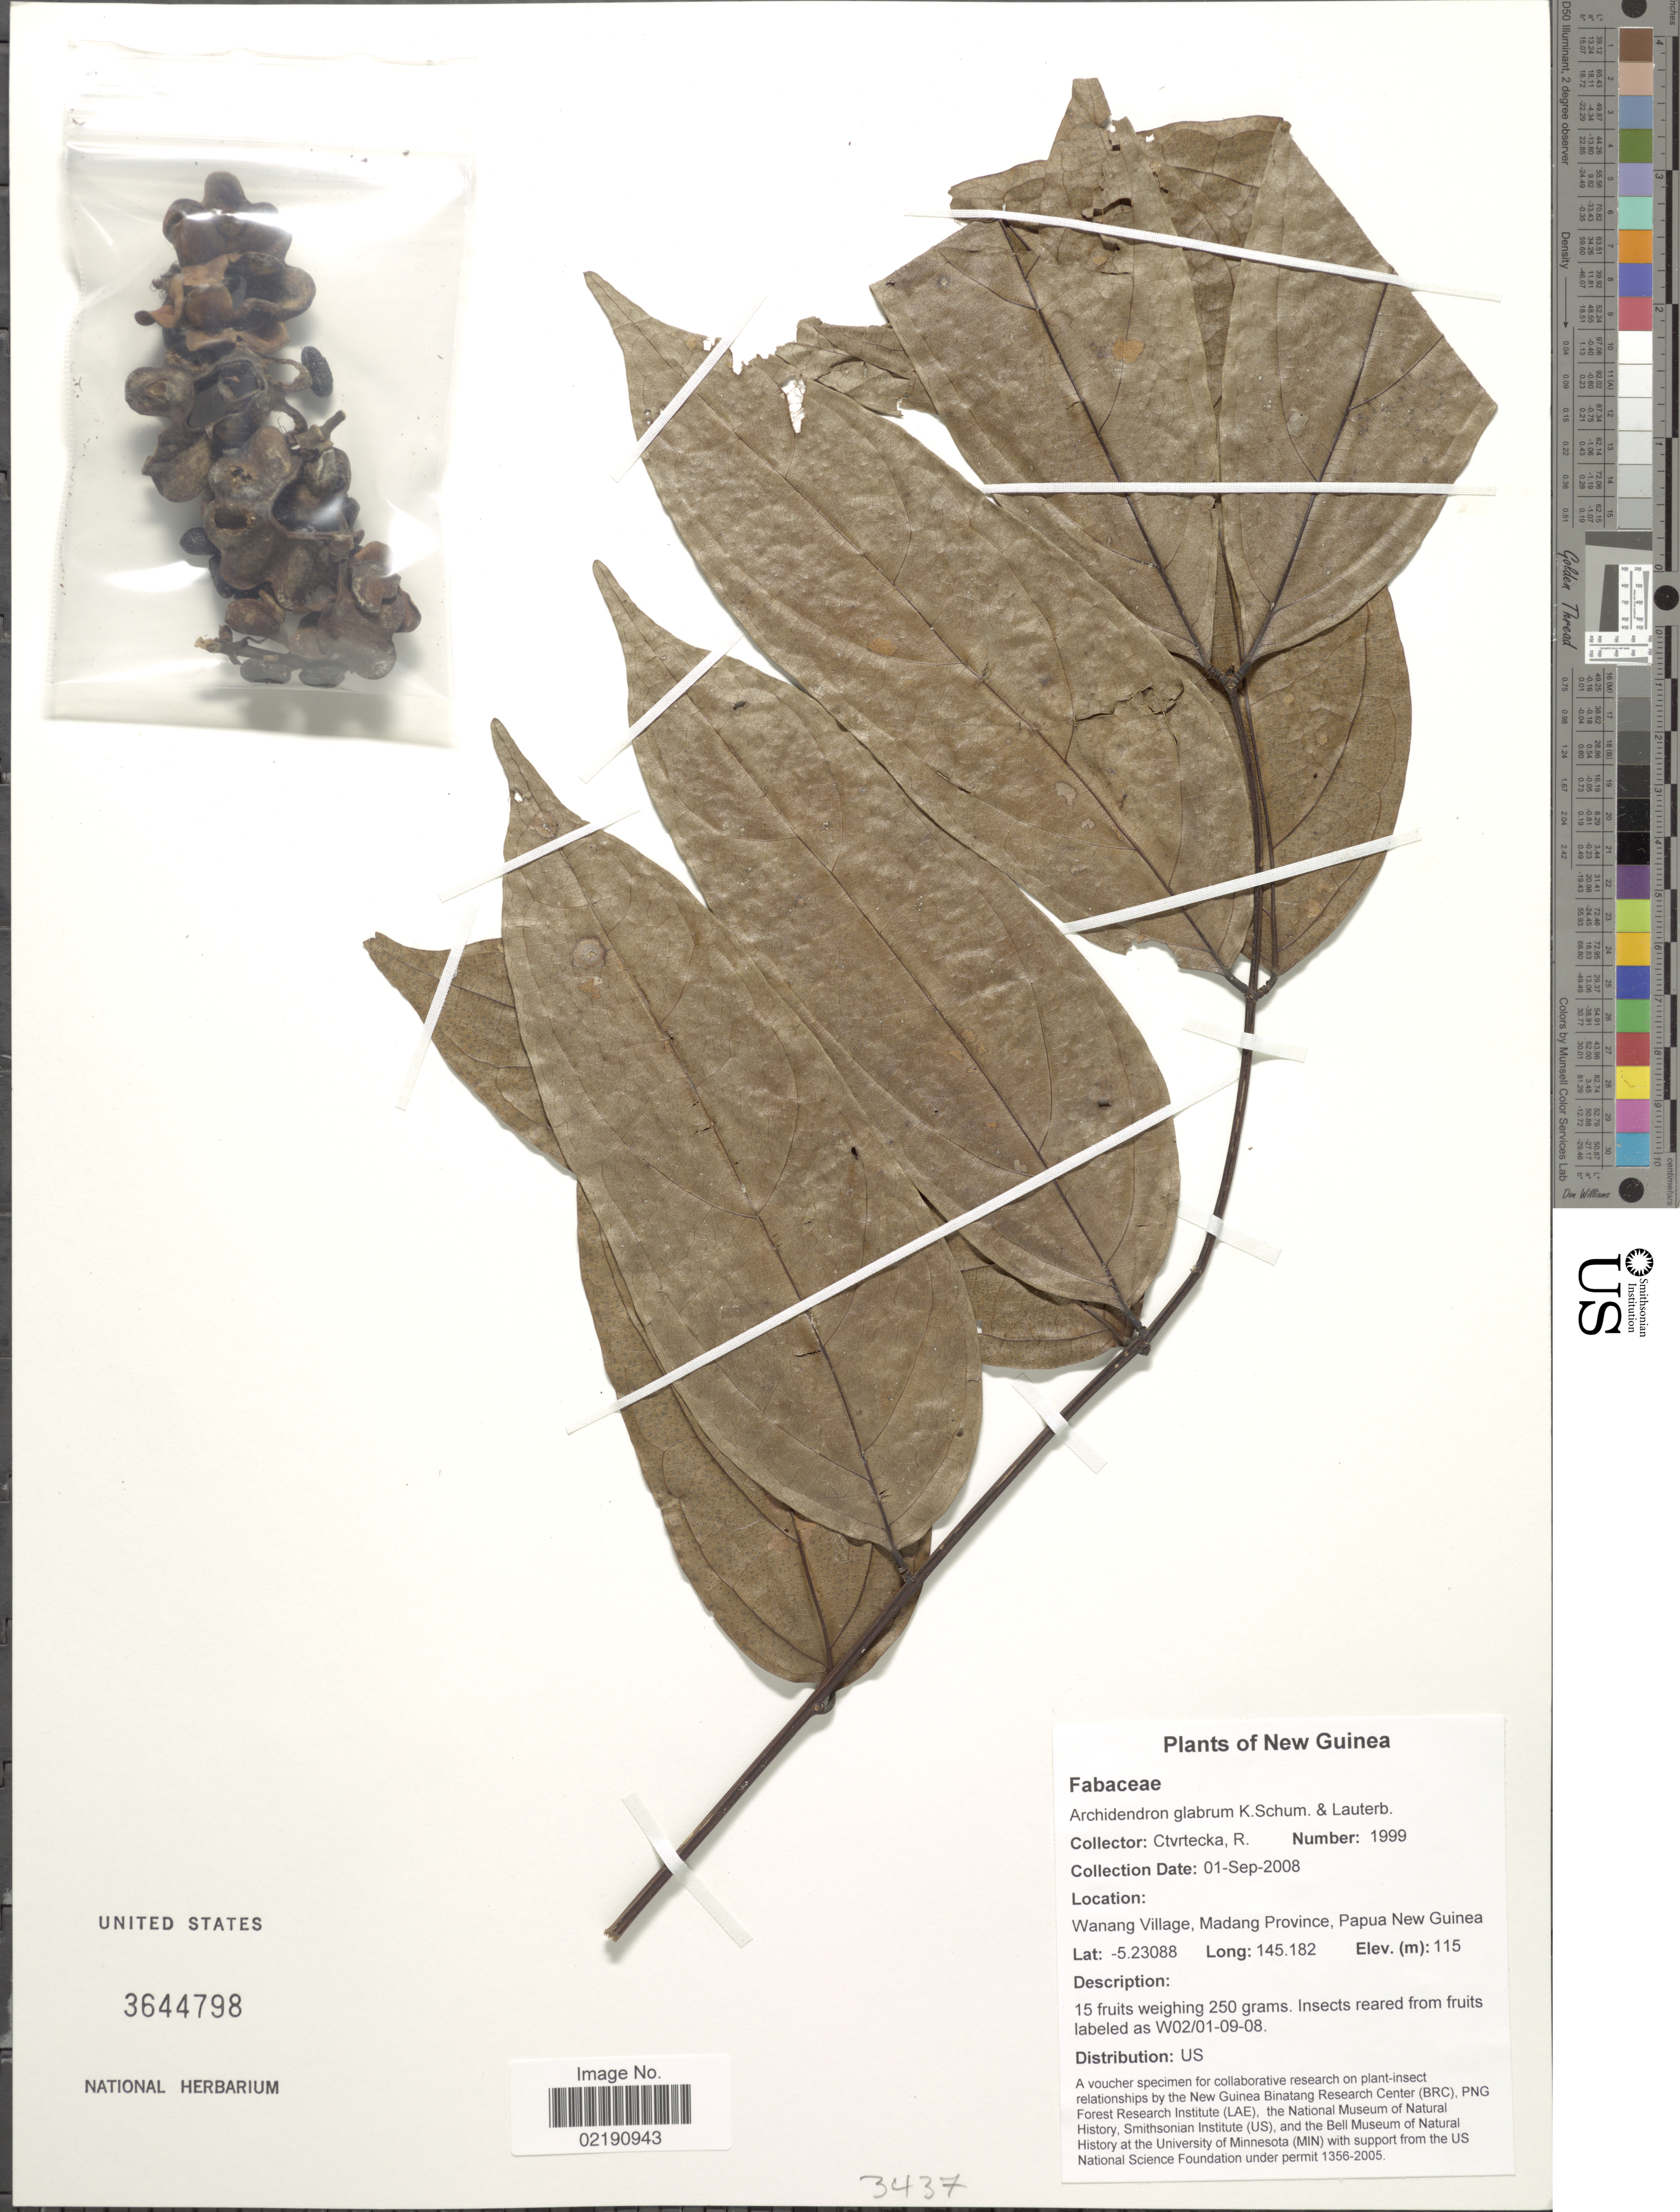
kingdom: Plantae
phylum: Tracheophyta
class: Magnoliopsida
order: Fabales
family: Fabaceae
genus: Archidendron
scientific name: Archidendron glabrum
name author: (K. Schum.) Lauterb. & K. Schum.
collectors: R. Ctvrtecka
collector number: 1999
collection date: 2008-09-01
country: Papua New Guinea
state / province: Madang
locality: Wanang Village, Papua New Guinea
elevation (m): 115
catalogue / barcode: US 3644798